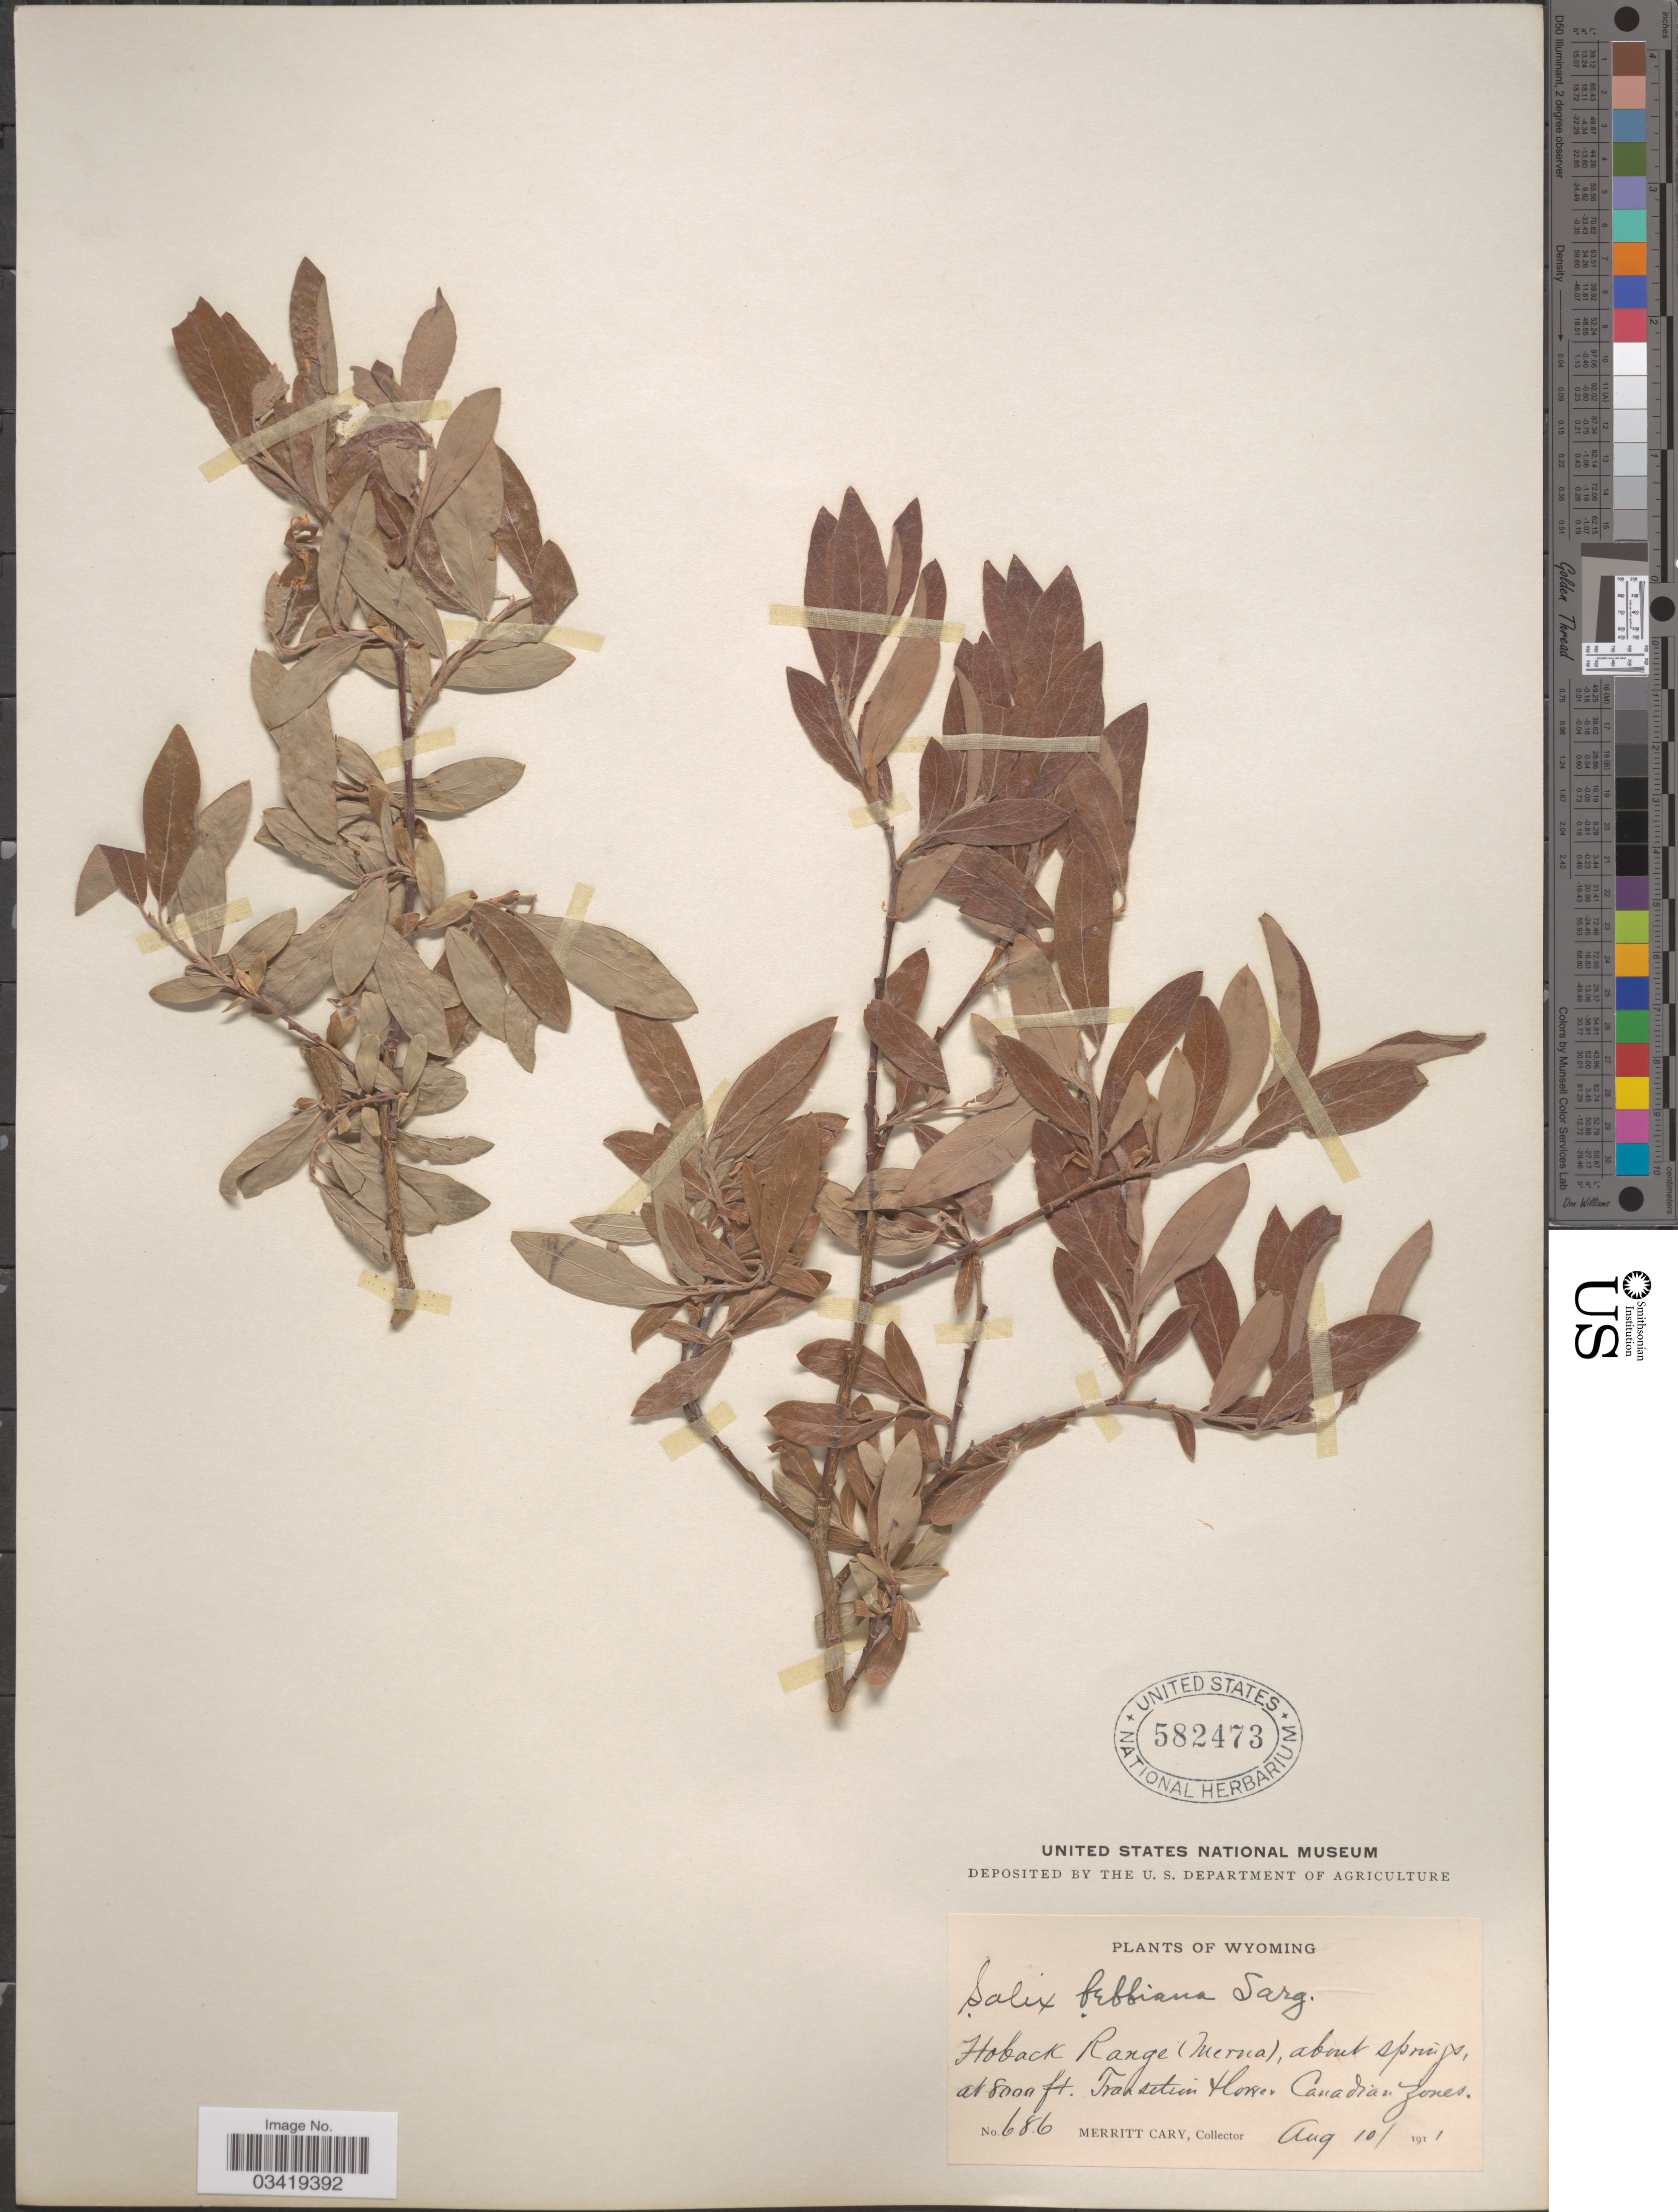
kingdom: Plantae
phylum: Tracheophyta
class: Magnoliopsida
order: Malpighiales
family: Salicaceae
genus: Salix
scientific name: Salix bebbiana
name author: Sarg.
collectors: M. Cary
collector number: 686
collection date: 1911-08-10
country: United States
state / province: Wyoming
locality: Hoback Range (Merna), about springs. Transition Hower Canadian Zones.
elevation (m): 2438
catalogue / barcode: US 582473